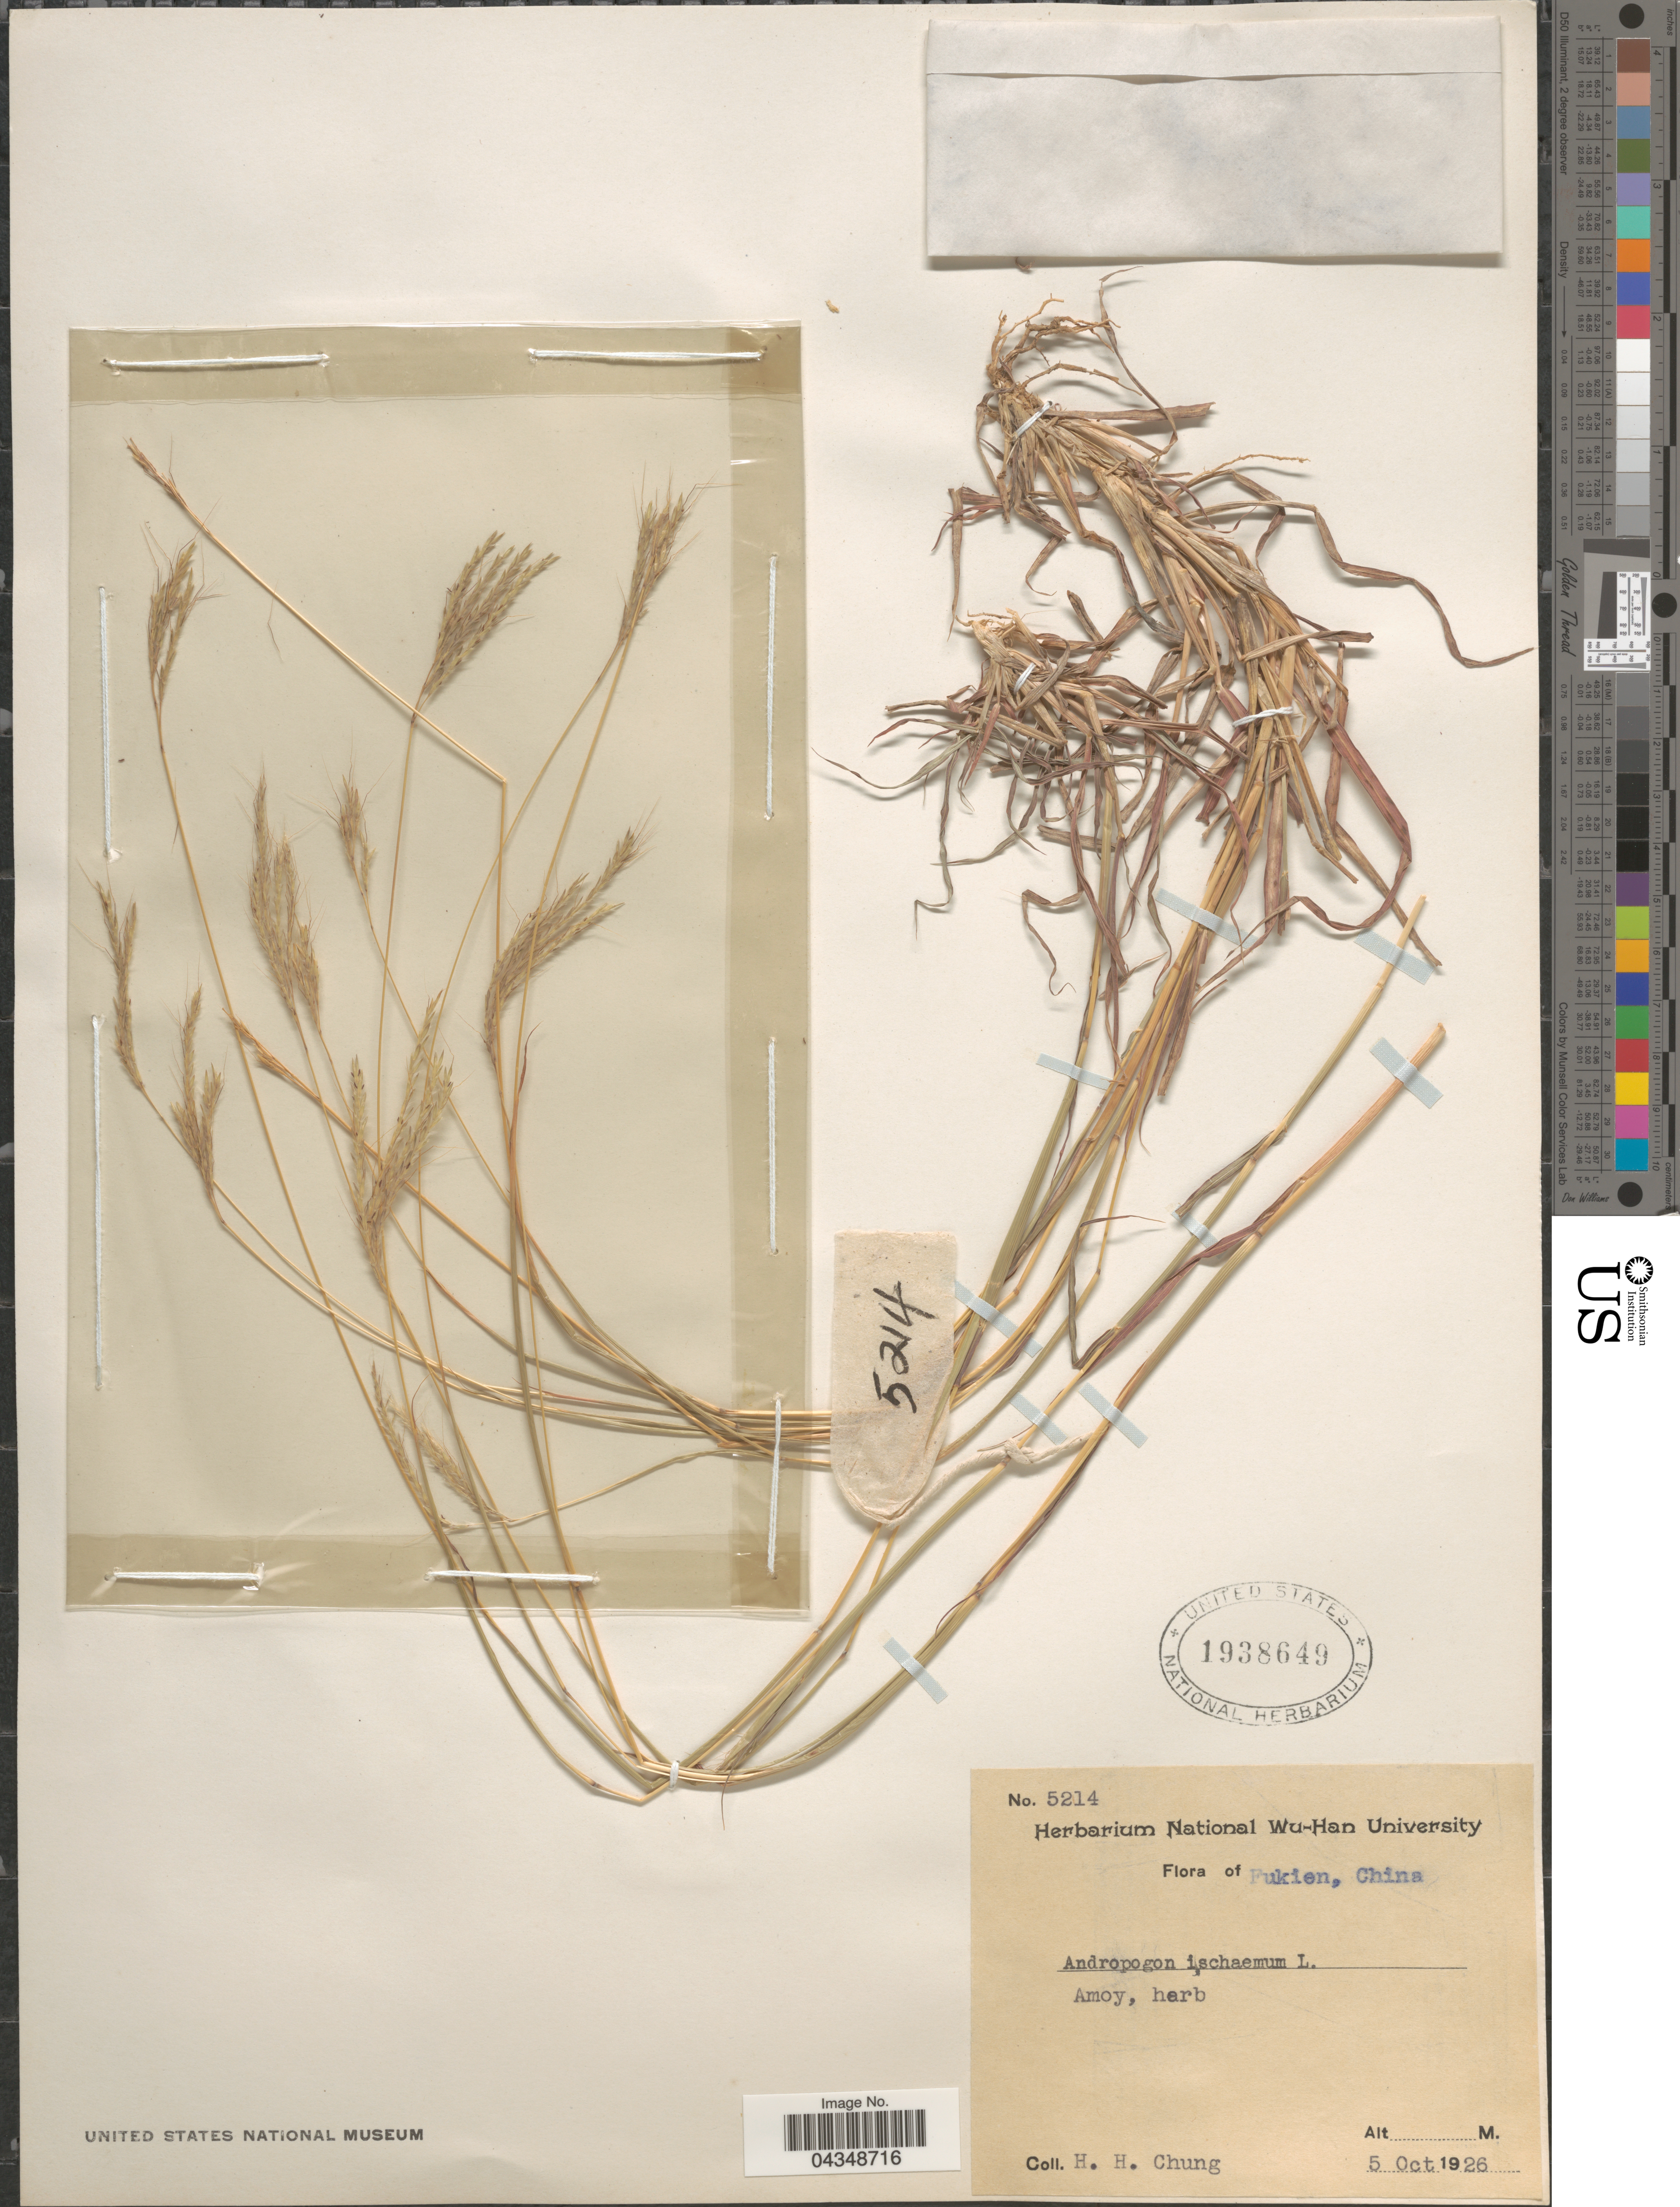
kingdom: Plantae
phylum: Tracheophyta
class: Liliopsida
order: Poales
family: Poaceae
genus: Bothriochloa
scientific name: Bothriochloa ischaemum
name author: (L.) Keng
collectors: H. Chung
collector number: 5214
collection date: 1926-10-05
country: China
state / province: Fujian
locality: Fukien. Amoy.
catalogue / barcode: US 1938649